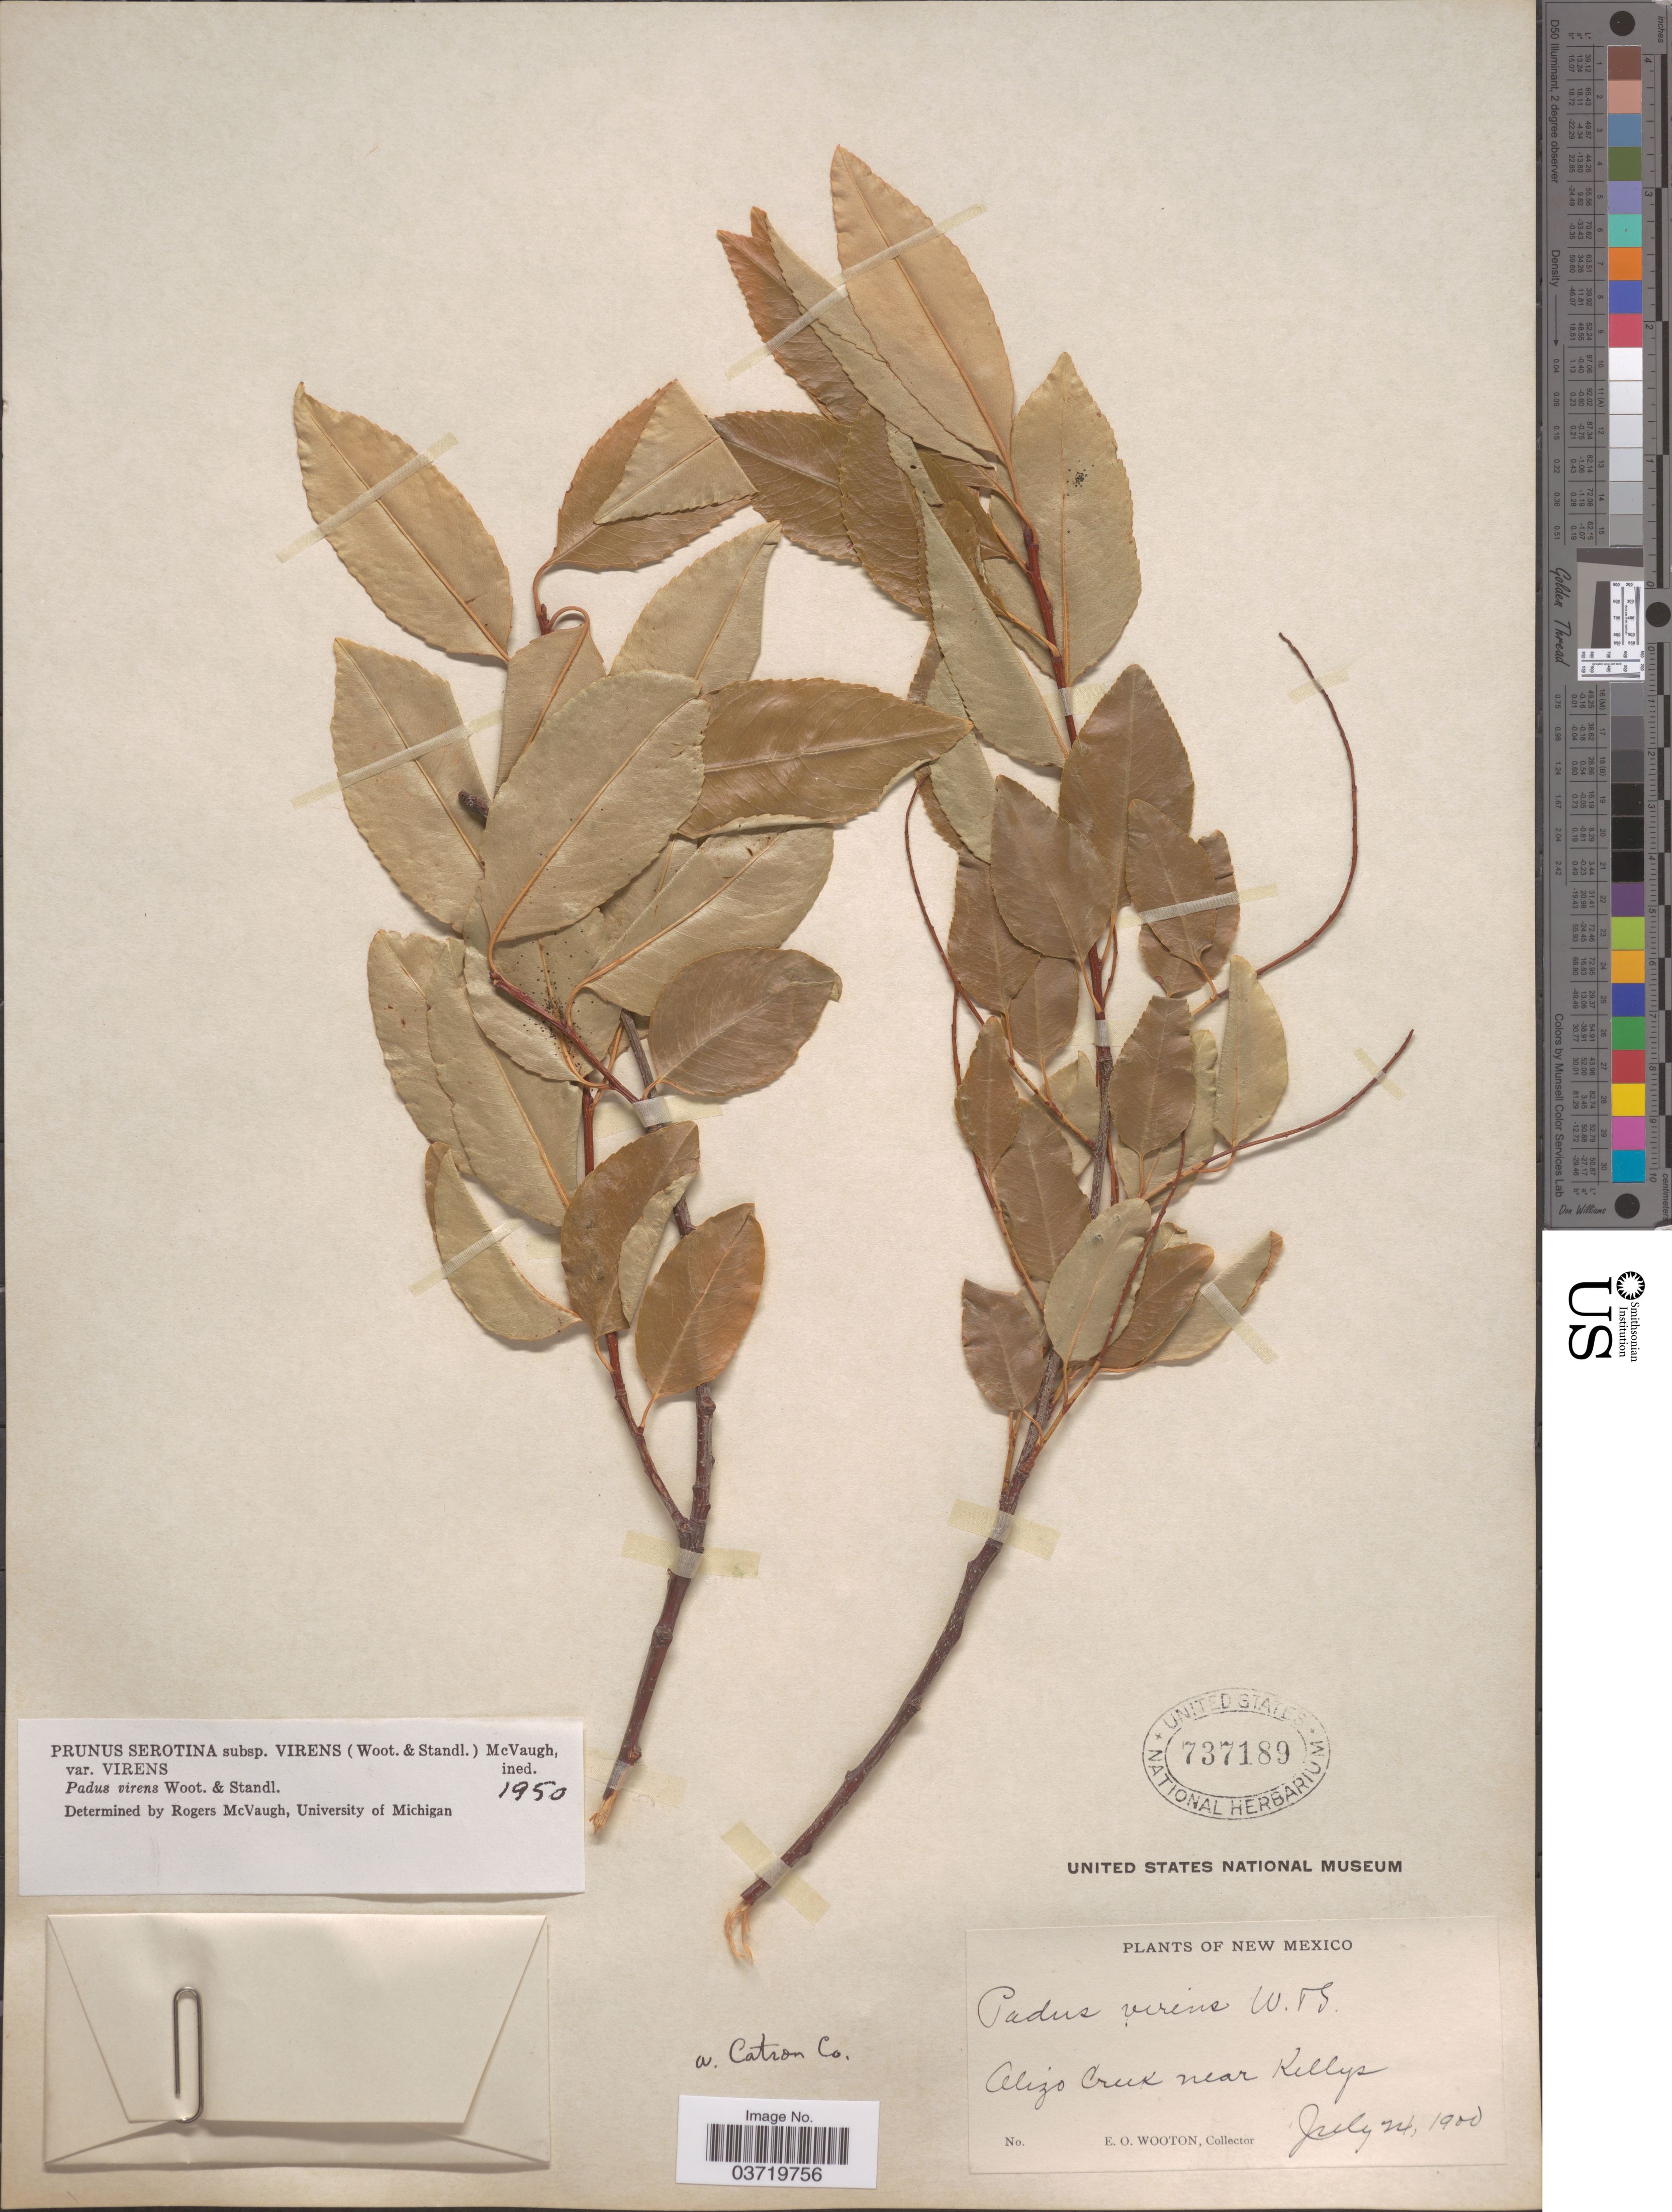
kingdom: Plantae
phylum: Tracheophyta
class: Magnoliopsida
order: Rosales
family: Rosaceae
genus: Prunus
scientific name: Prunus serotina var. rufula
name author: (Wooton & Standl.) McVaugh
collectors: E. O. Wooton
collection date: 1900-07-24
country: United States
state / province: New Mexico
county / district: Catron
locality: Alizo Creek near Kellys. W. Catron Co.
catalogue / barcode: US 737189